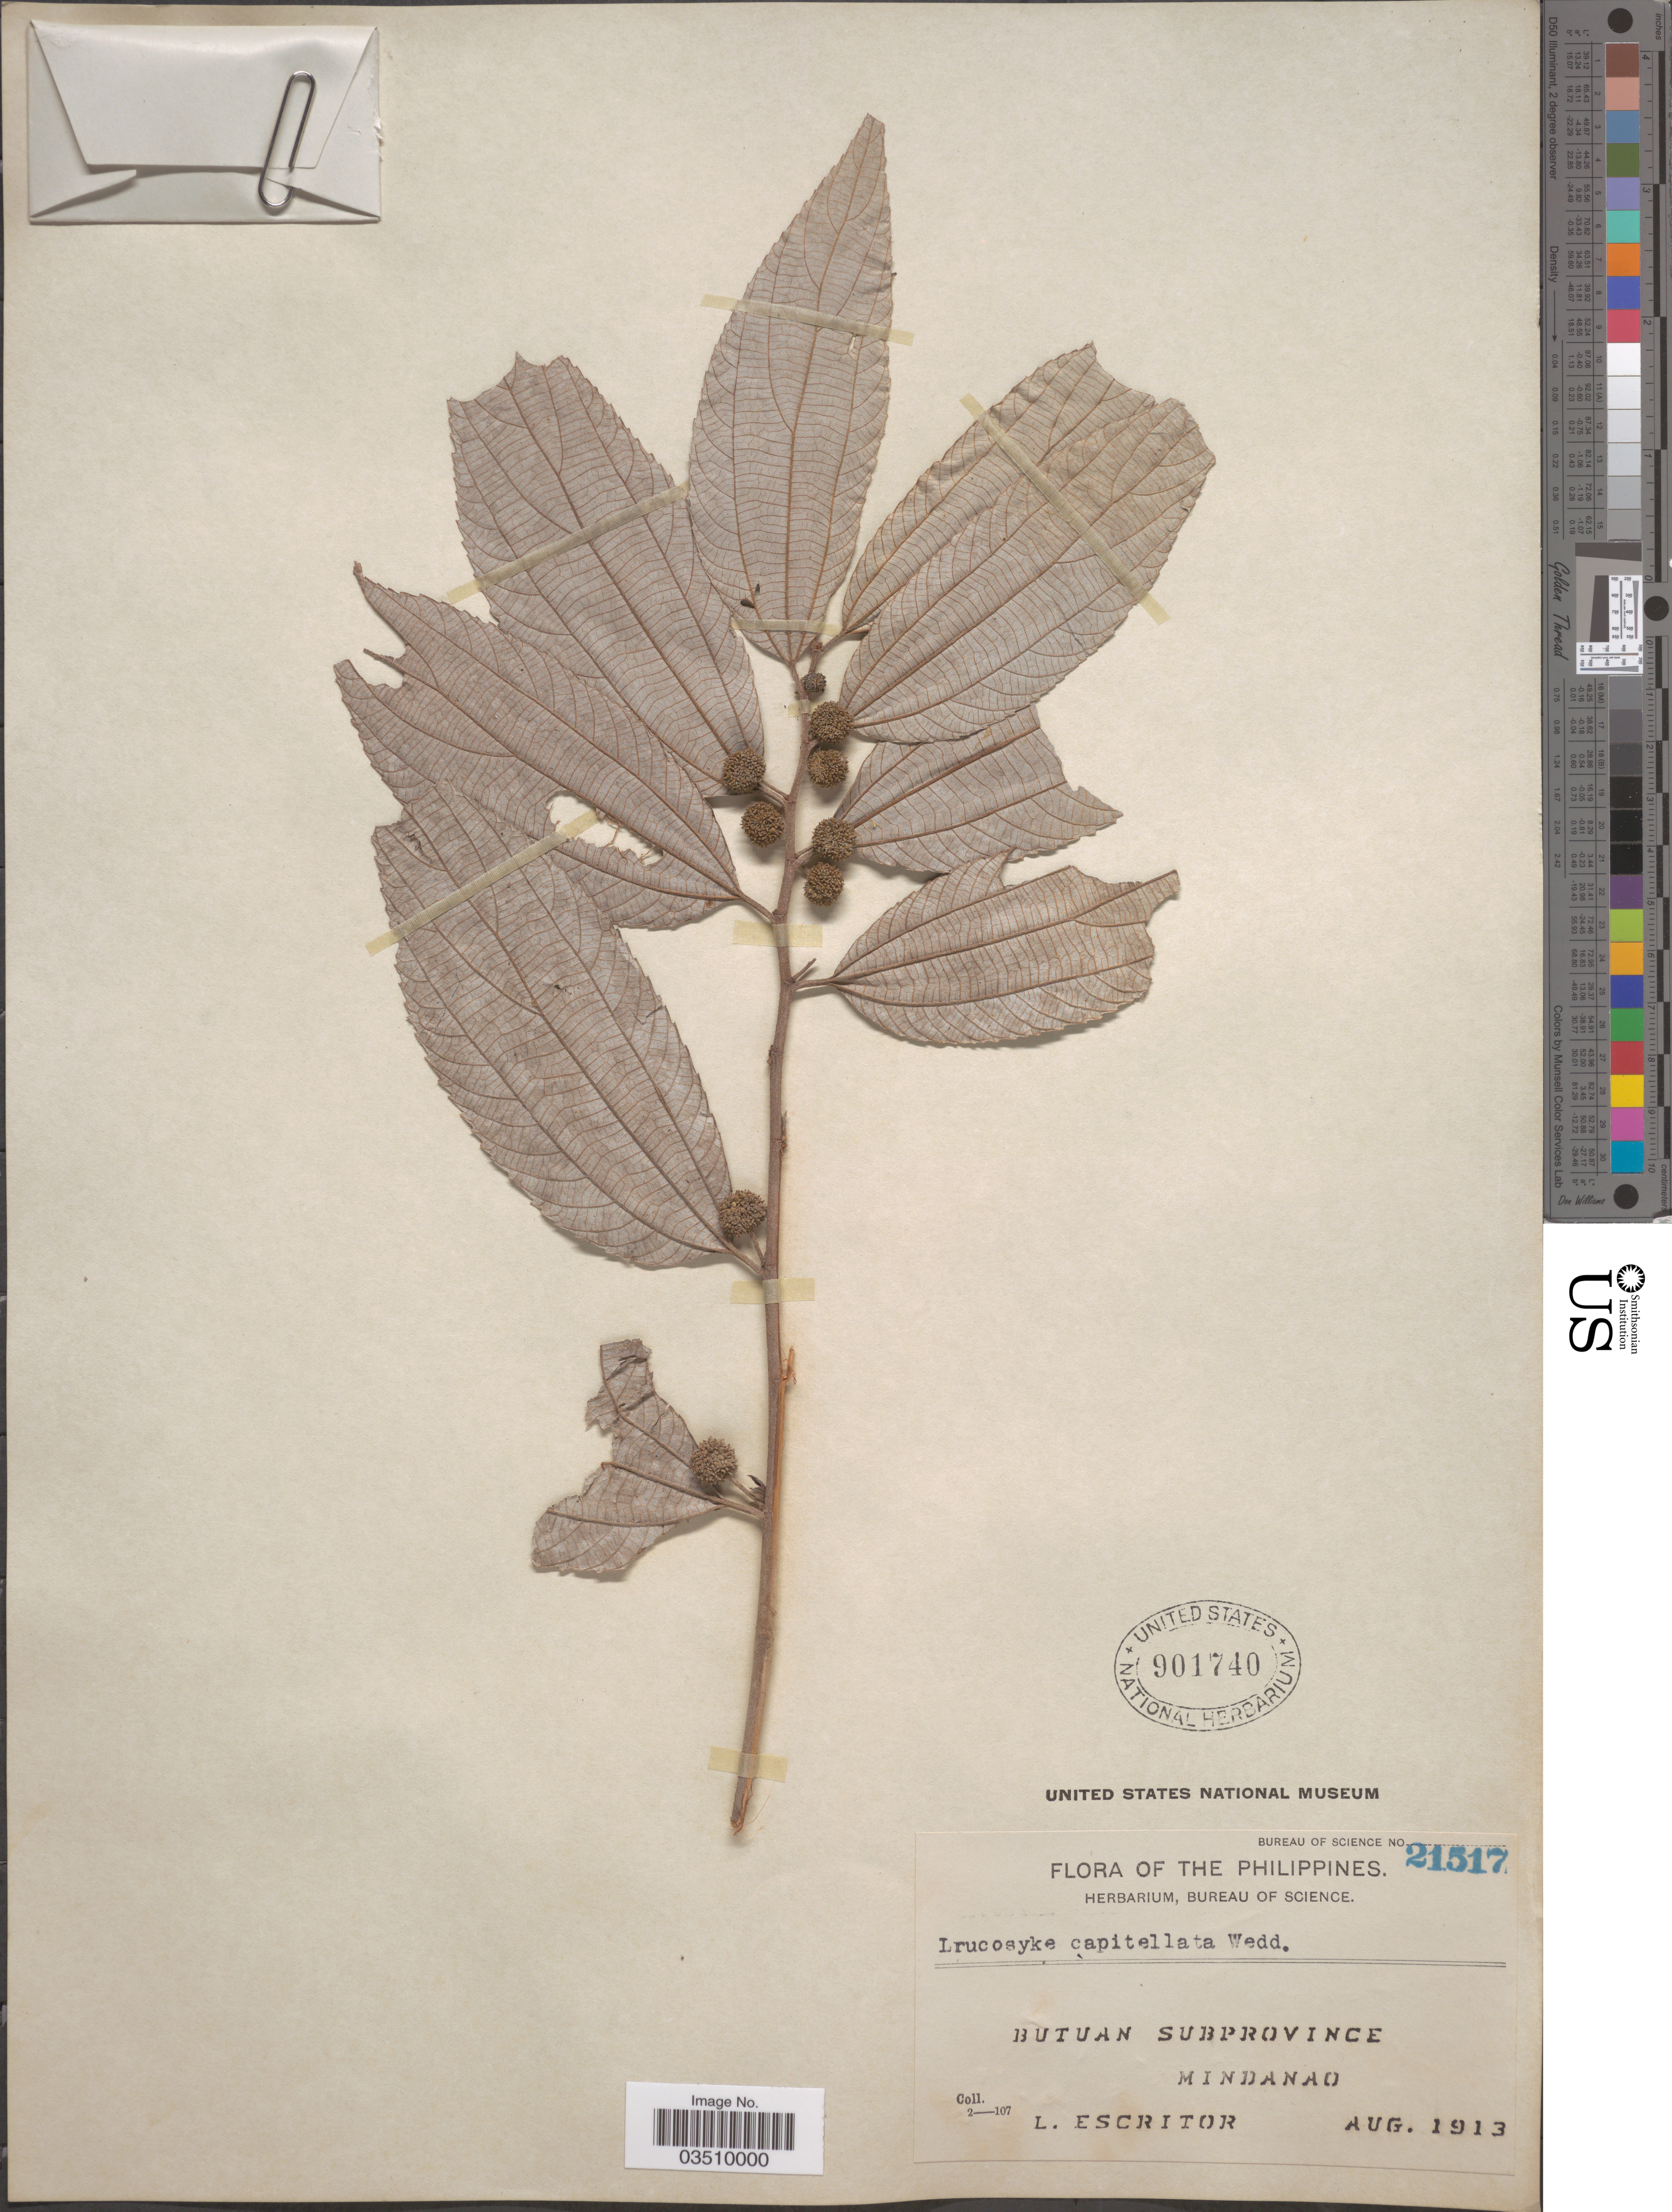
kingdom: Plantae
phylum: Tracheophyta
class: Magnoliopsida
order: Rosales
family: Urticaceae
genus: Leucosyke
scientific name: Leucosyke capitellata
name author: (Poir.) Wedd.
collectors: L. Escritor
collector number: Bureau of Science 21517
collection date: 1913-08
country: Philippines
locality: Butuan Subprovince, Mindanao.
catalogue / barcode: US 901740